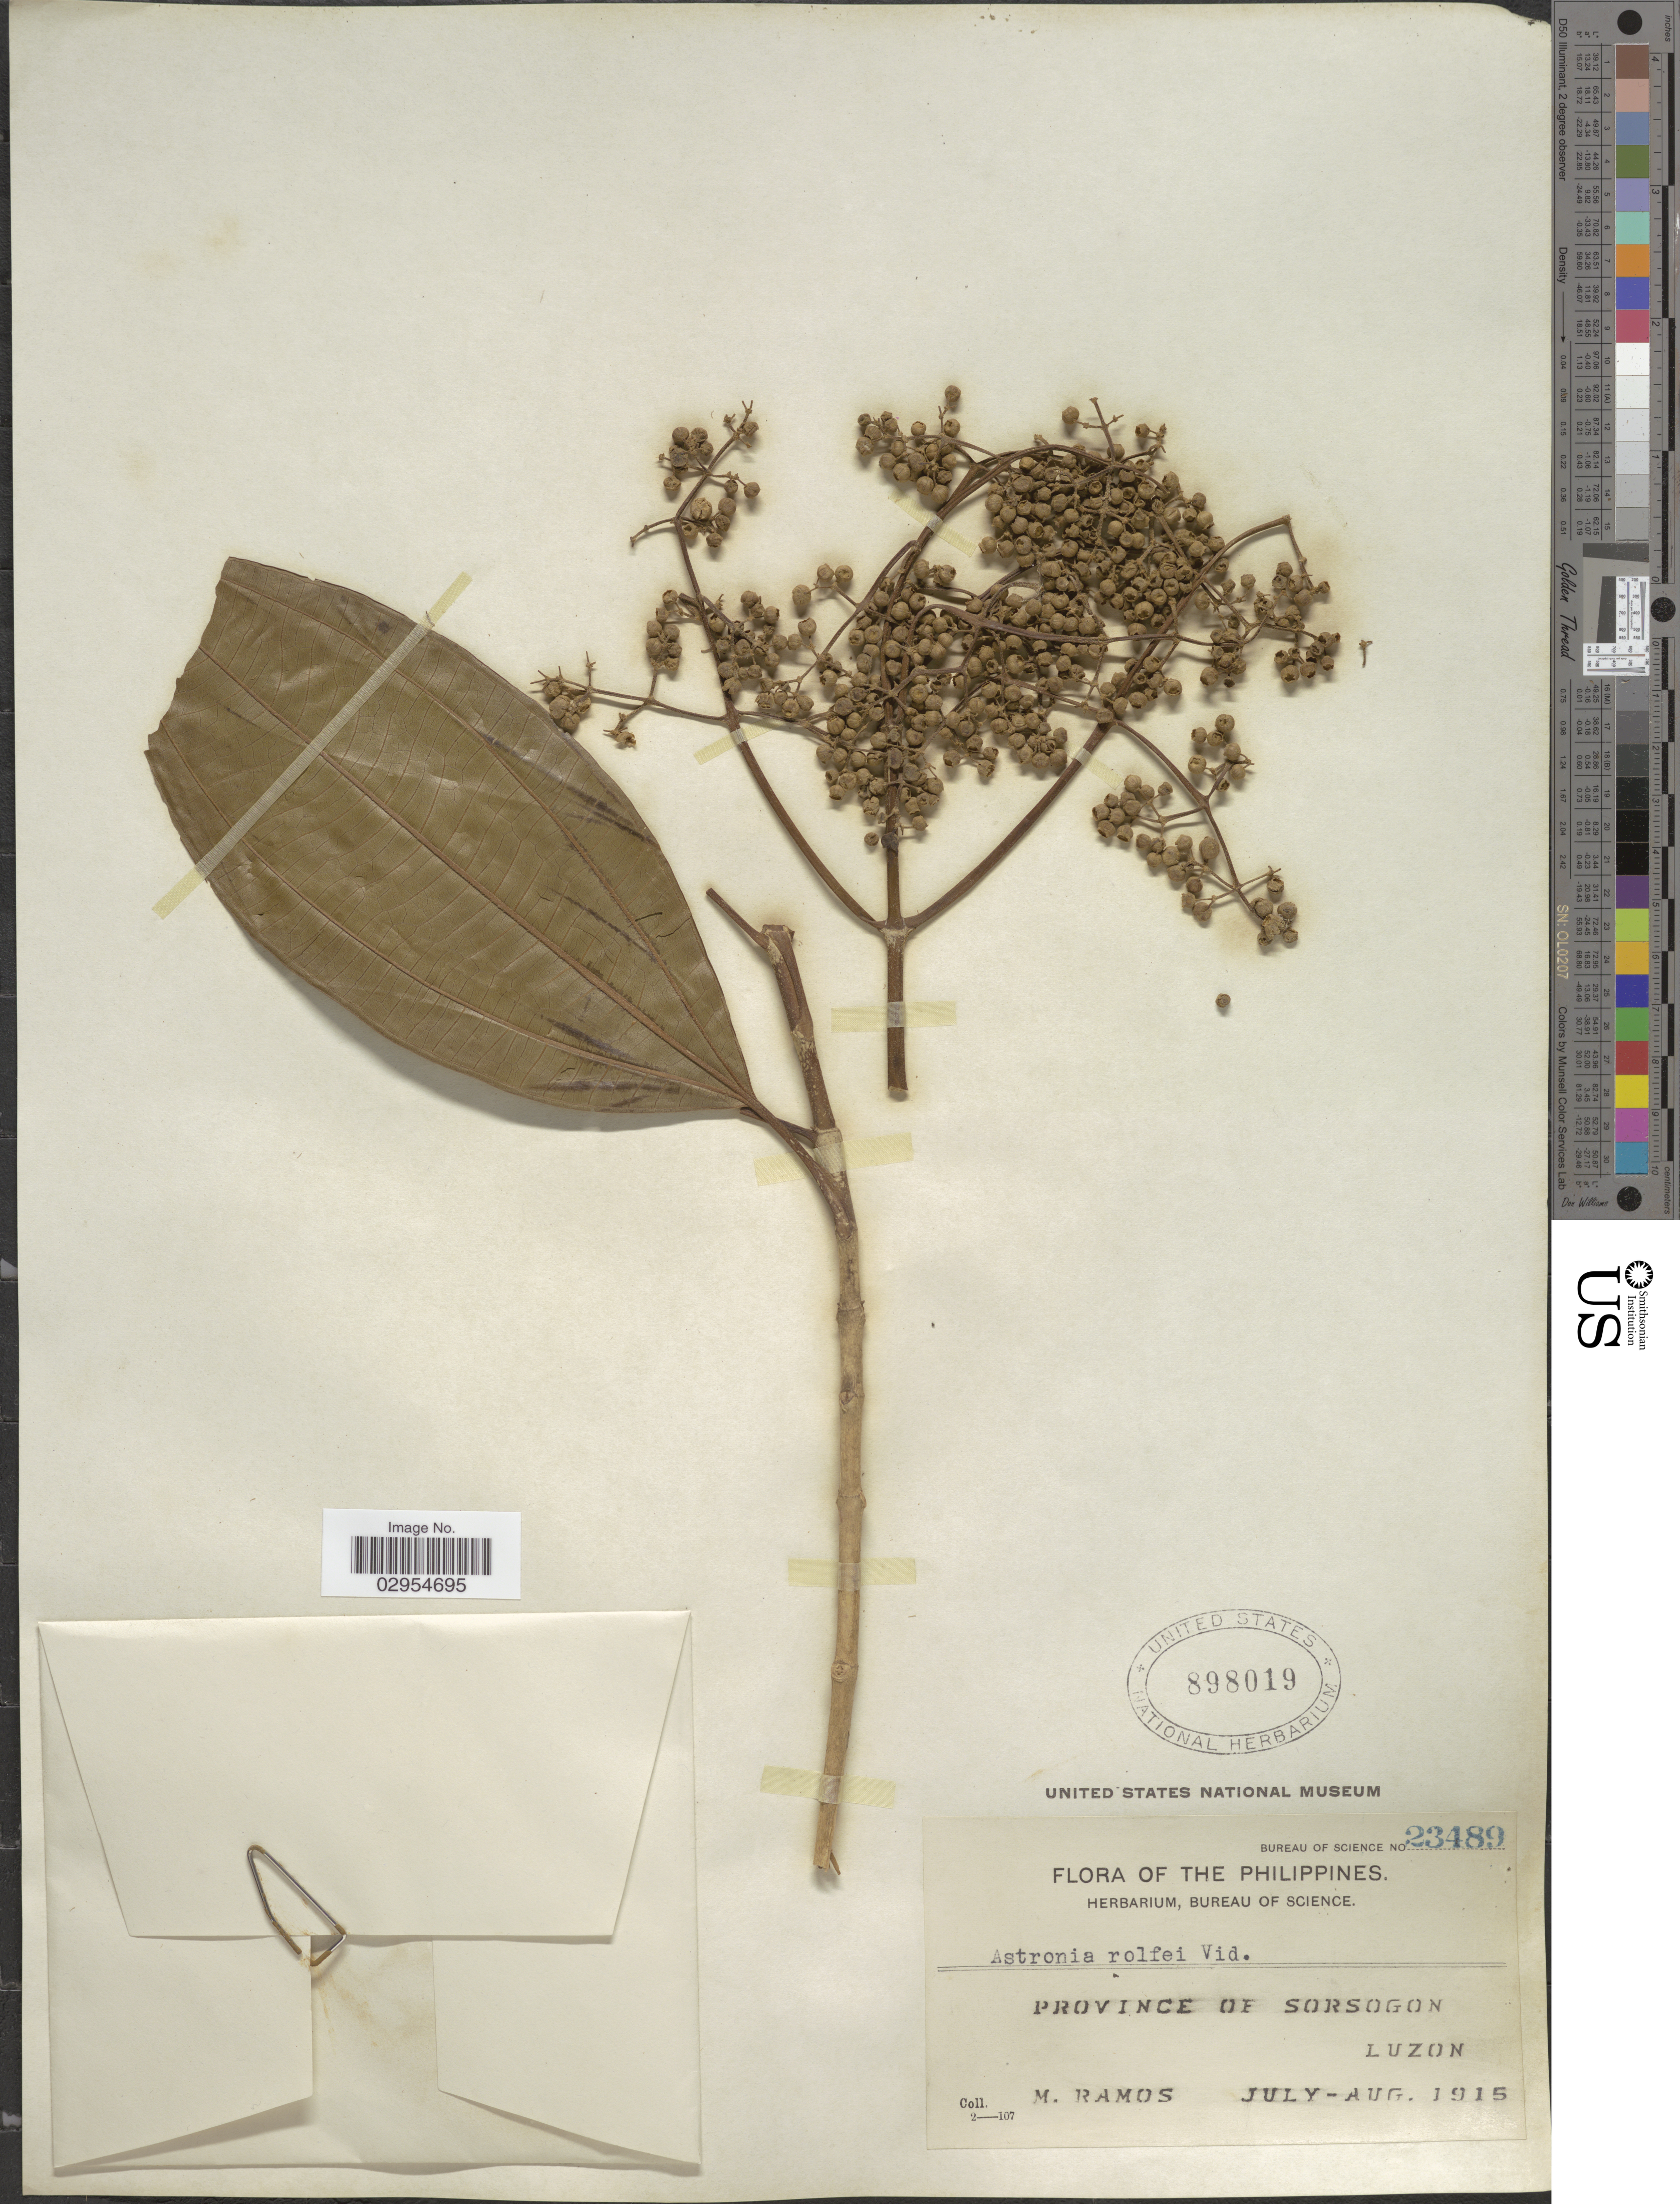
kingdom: Plantae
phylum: Tracheophyta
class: Magnoliopsida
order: Myrtales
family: Melastomataceae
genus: Astronia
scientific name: Astronia rolfei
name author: S. Vidal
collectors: M. Ramos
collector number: Bureau of Science 23489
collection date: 1915-07/1915-08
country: Philippines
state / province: Bicol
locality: Province of Sorsogon, Luzon.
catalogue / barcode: US 898019